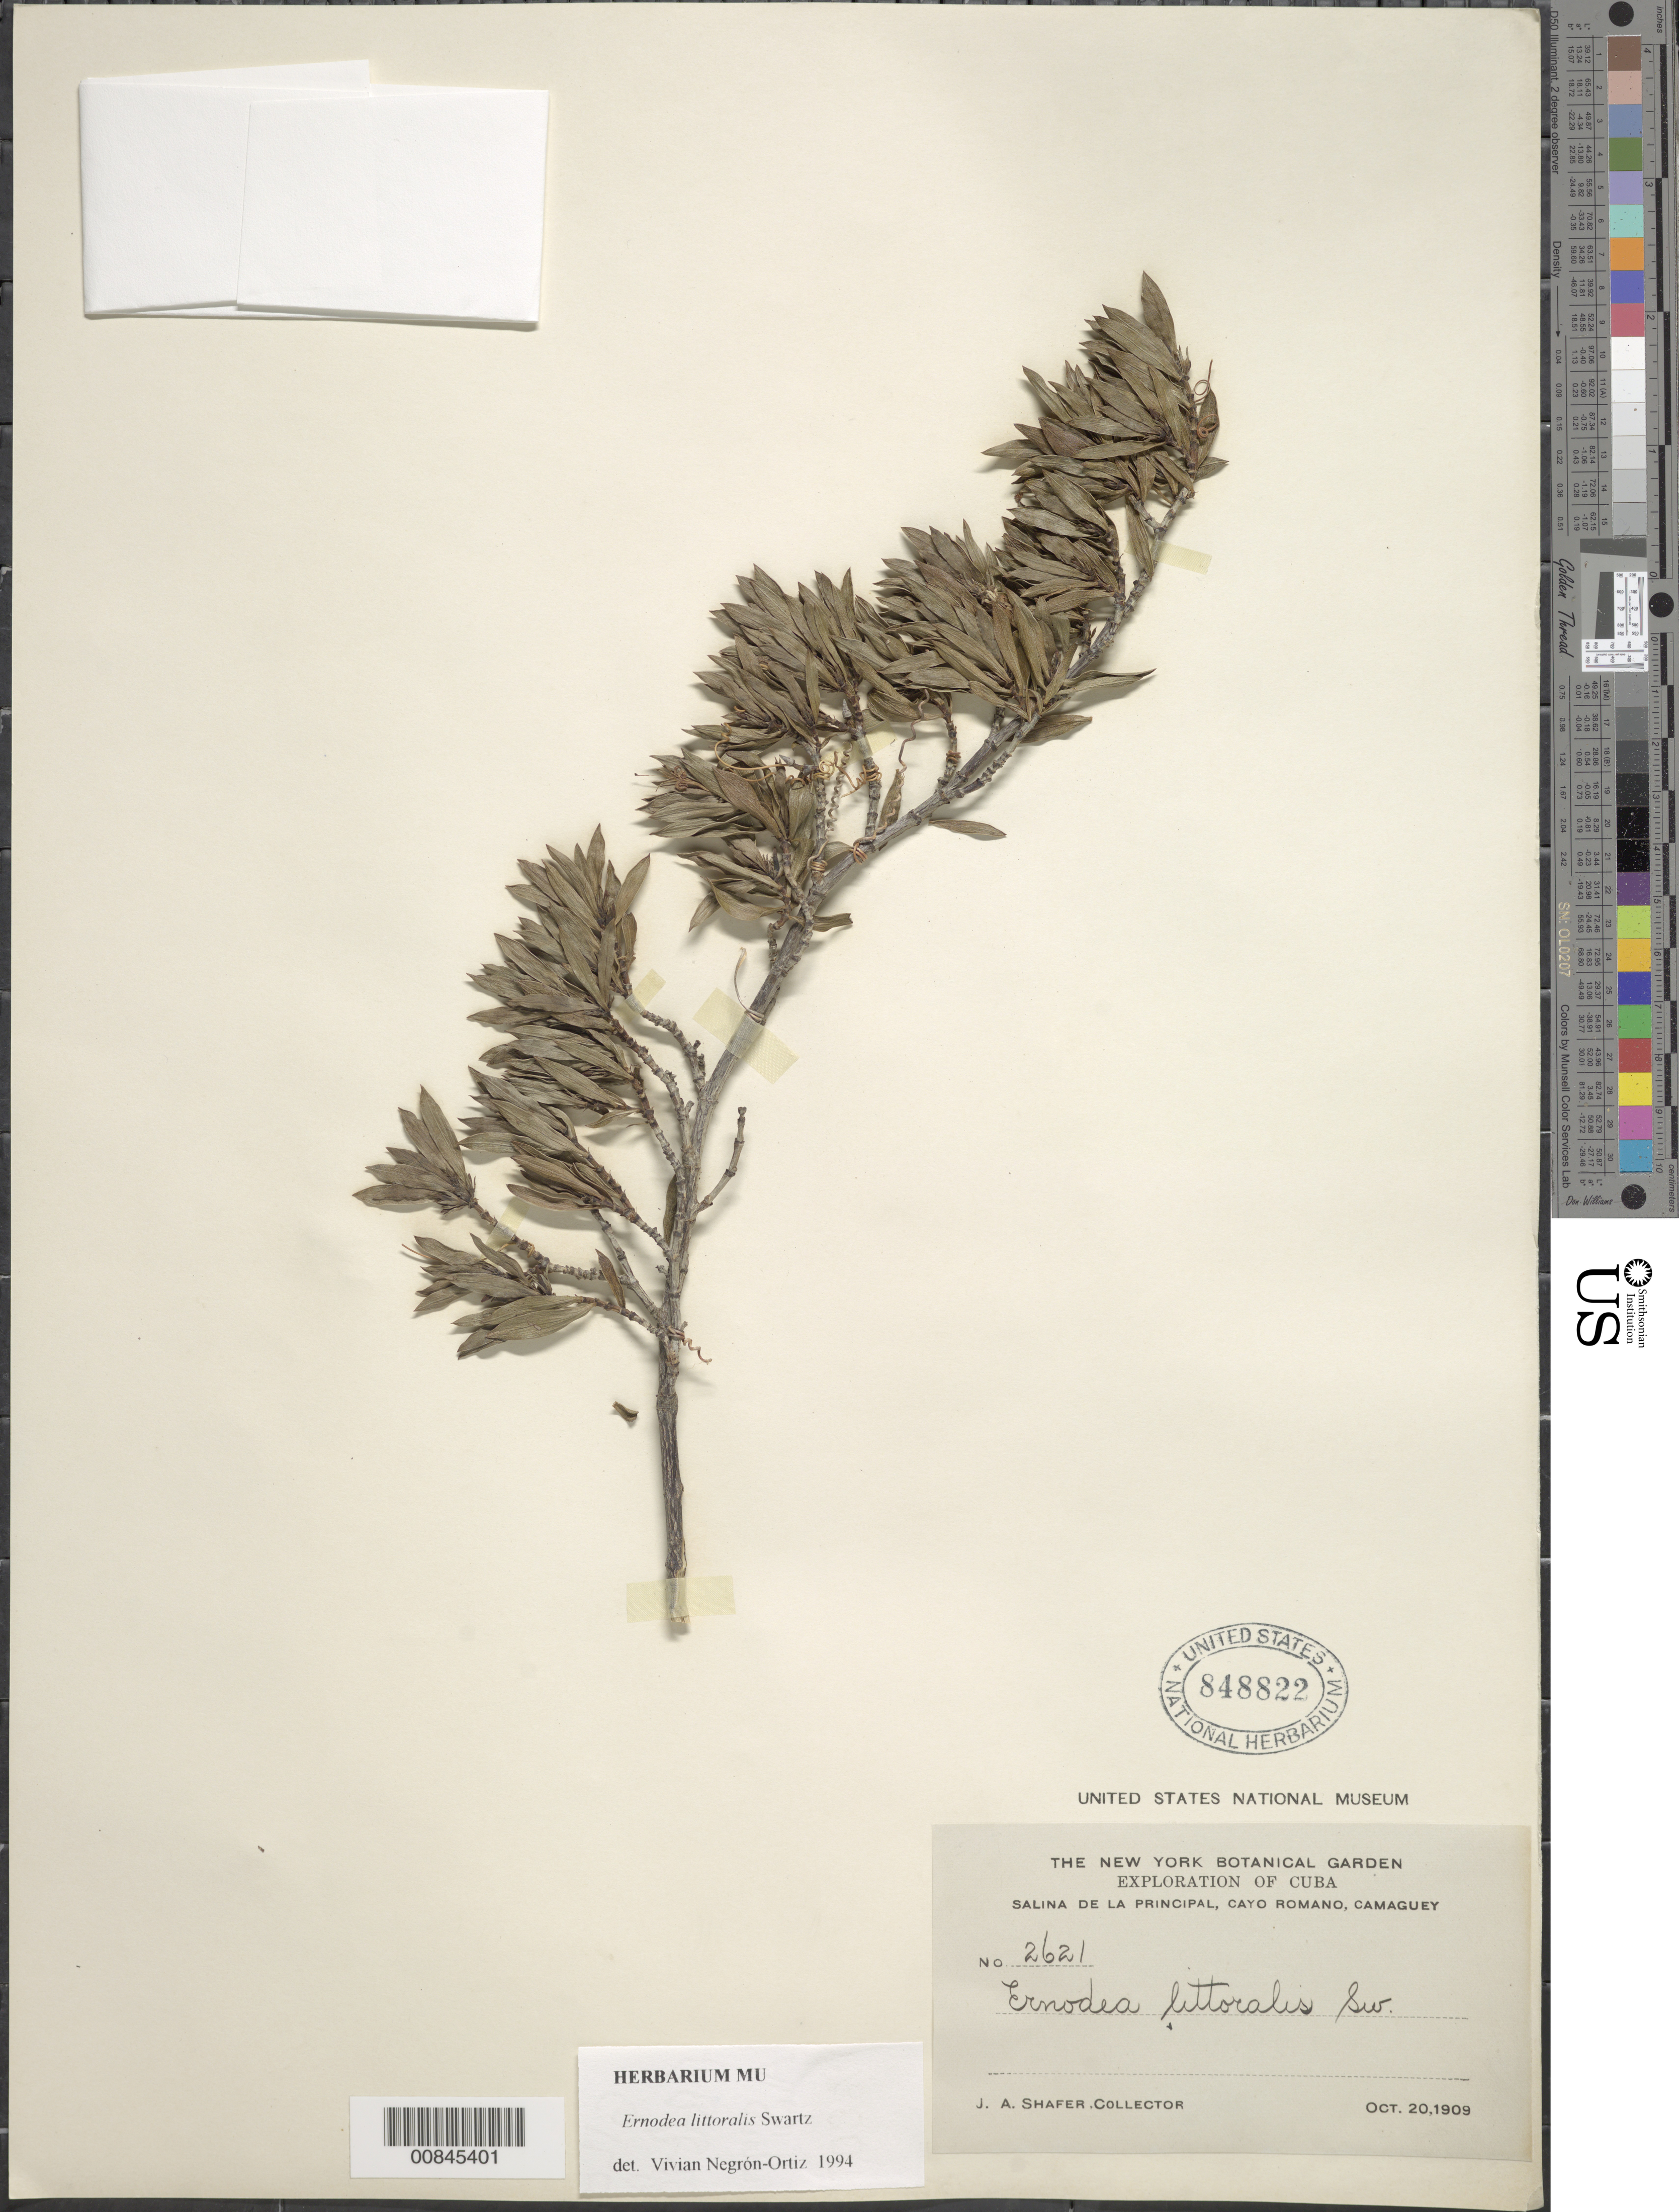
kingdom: Plantae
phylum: Tracheophyta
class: Magnoliopsida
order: Gentianales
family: Rubiaceae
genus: Ernodea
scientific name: Ernodea littoralis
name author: Sw.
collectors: J. A. Shafer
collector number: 2621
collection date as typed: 20 Oct 1909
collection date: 1909-10-20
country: Cuba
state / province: Camaguey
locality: Salina de la Principal, Cayo Romano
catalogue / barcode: US 848822